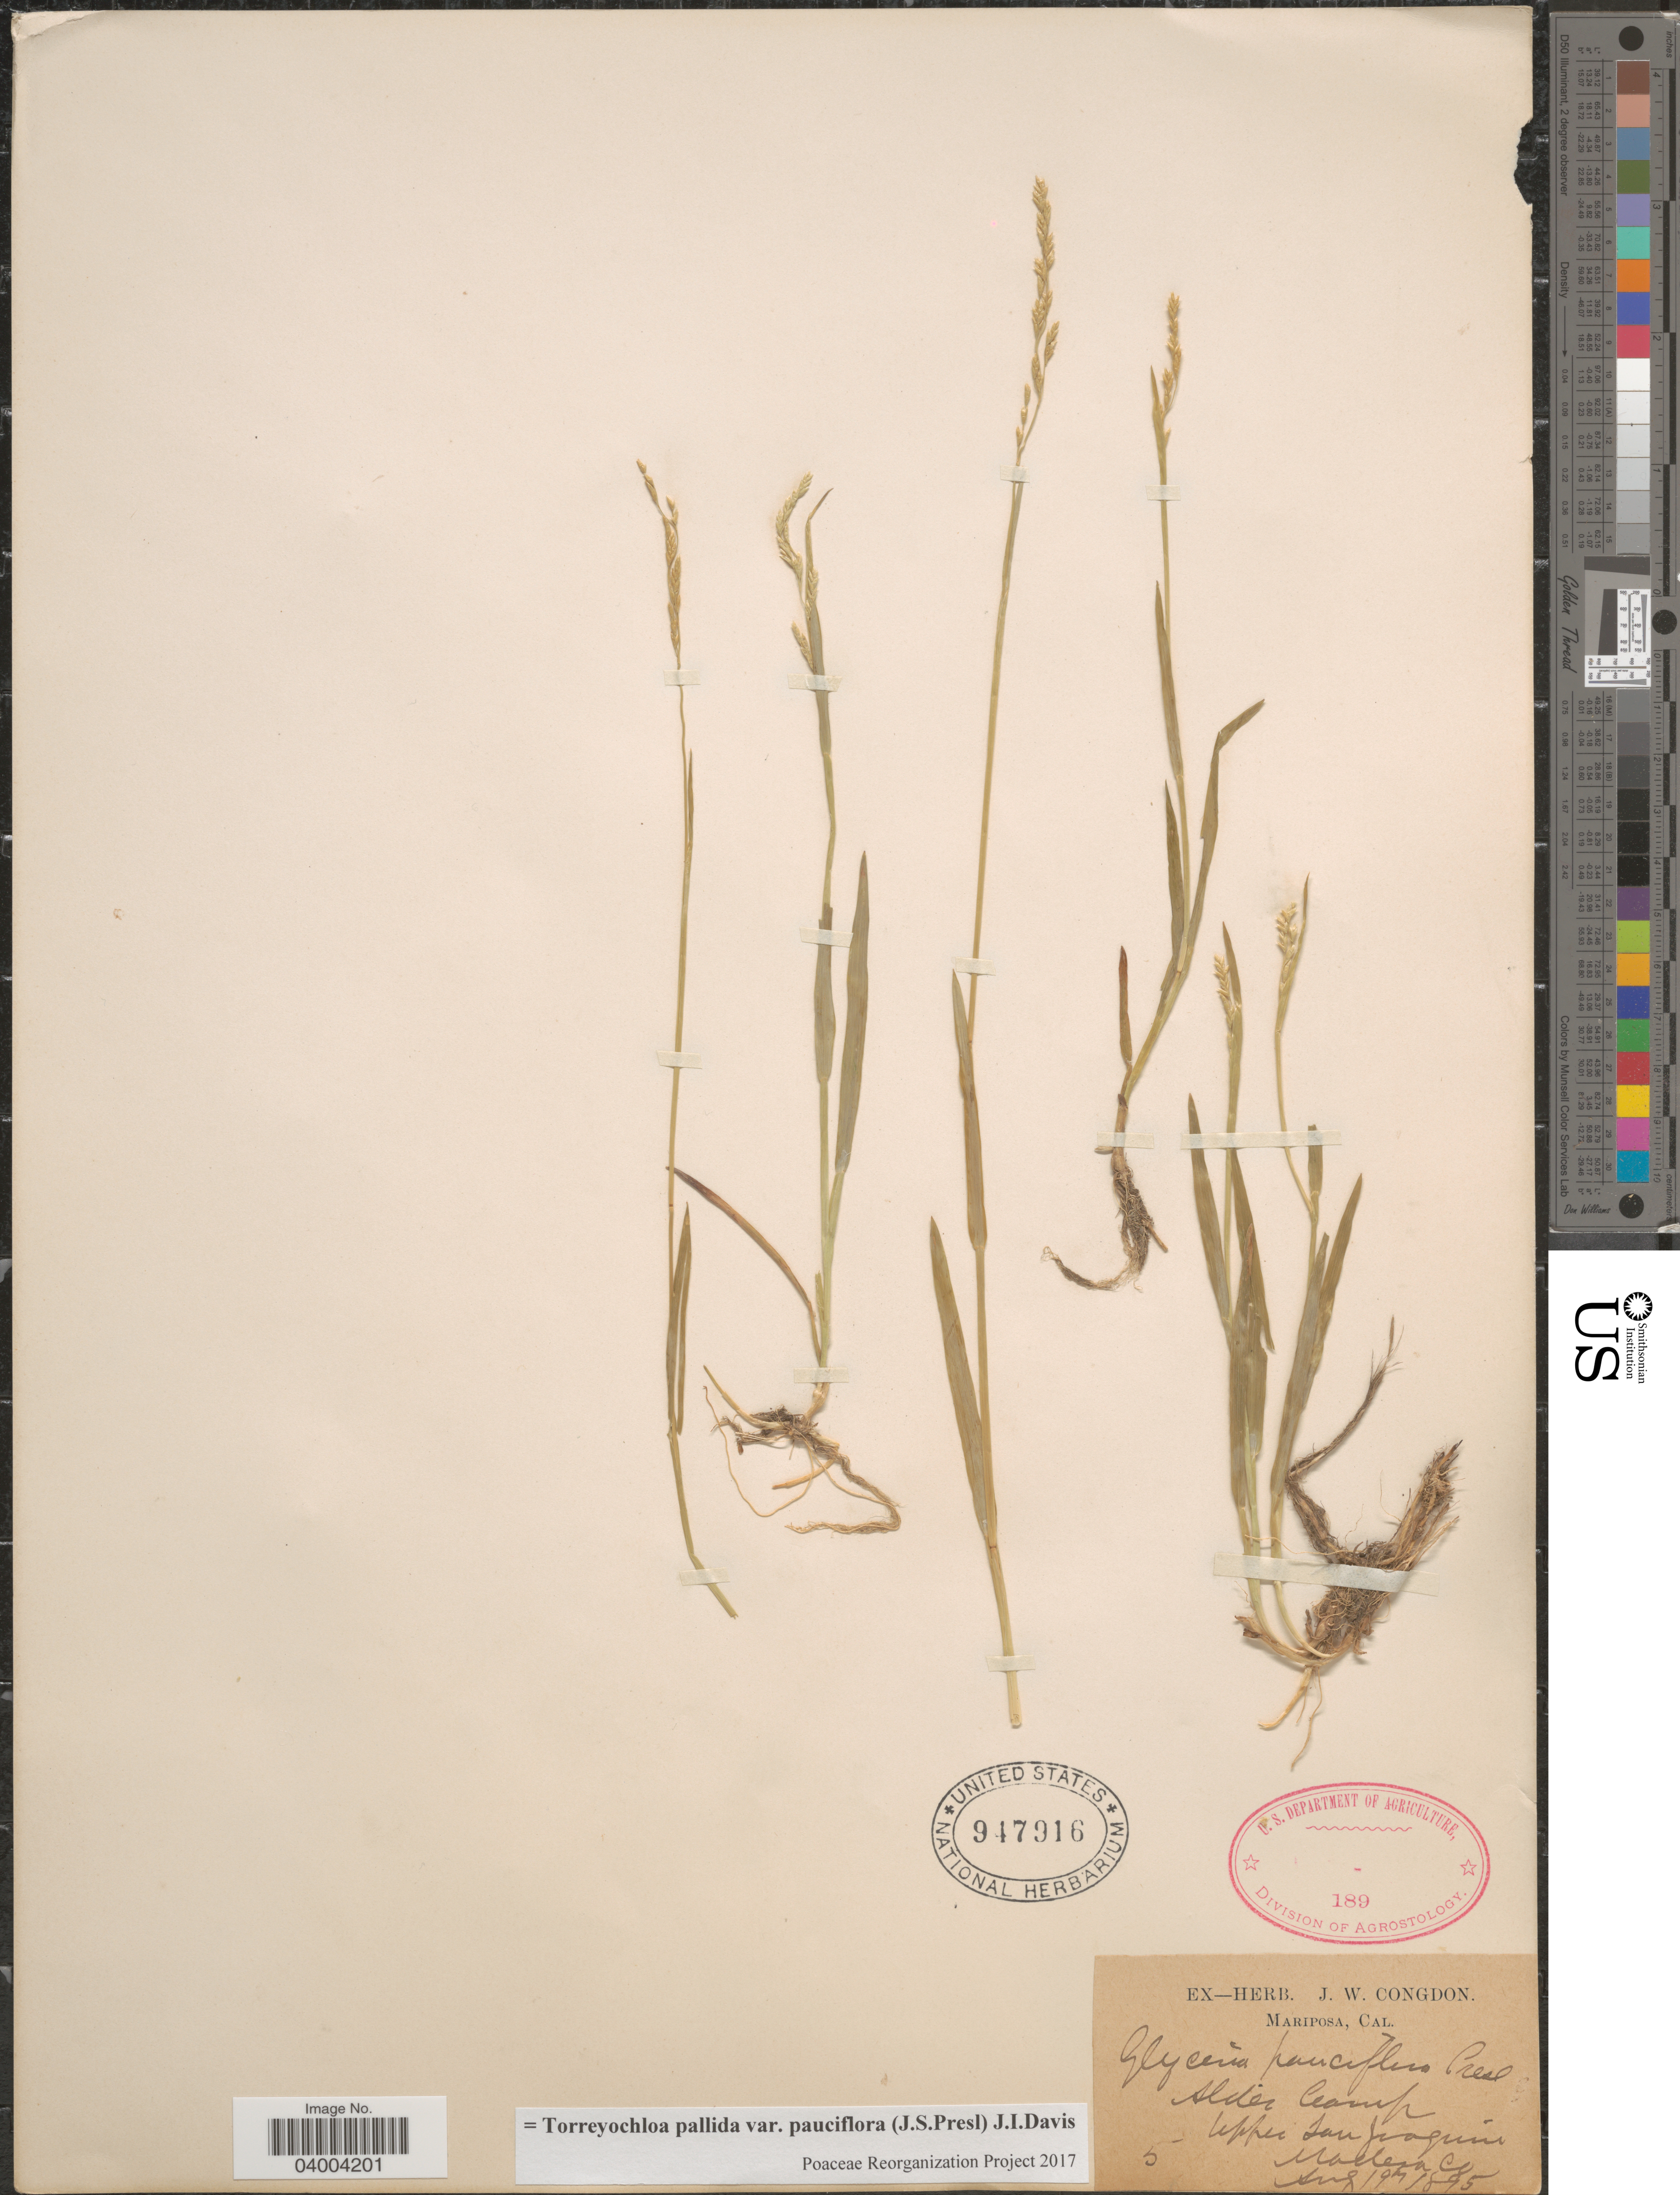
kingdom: Plantae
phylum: Tracheophyta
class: Liliopsida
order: Poales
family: Poaceae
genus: Torreyochloa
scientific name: Torreyochloa pallida var. pauciflora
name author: (J. Presl) J.I. Davis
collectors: ex herb. J. W. Congdon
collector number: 5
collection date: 1895-08-19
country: United States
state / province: California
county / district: Madera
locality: Mariposa. Alder Camp. Upper San Joaquim. Madera Co.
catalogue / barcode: US 947916